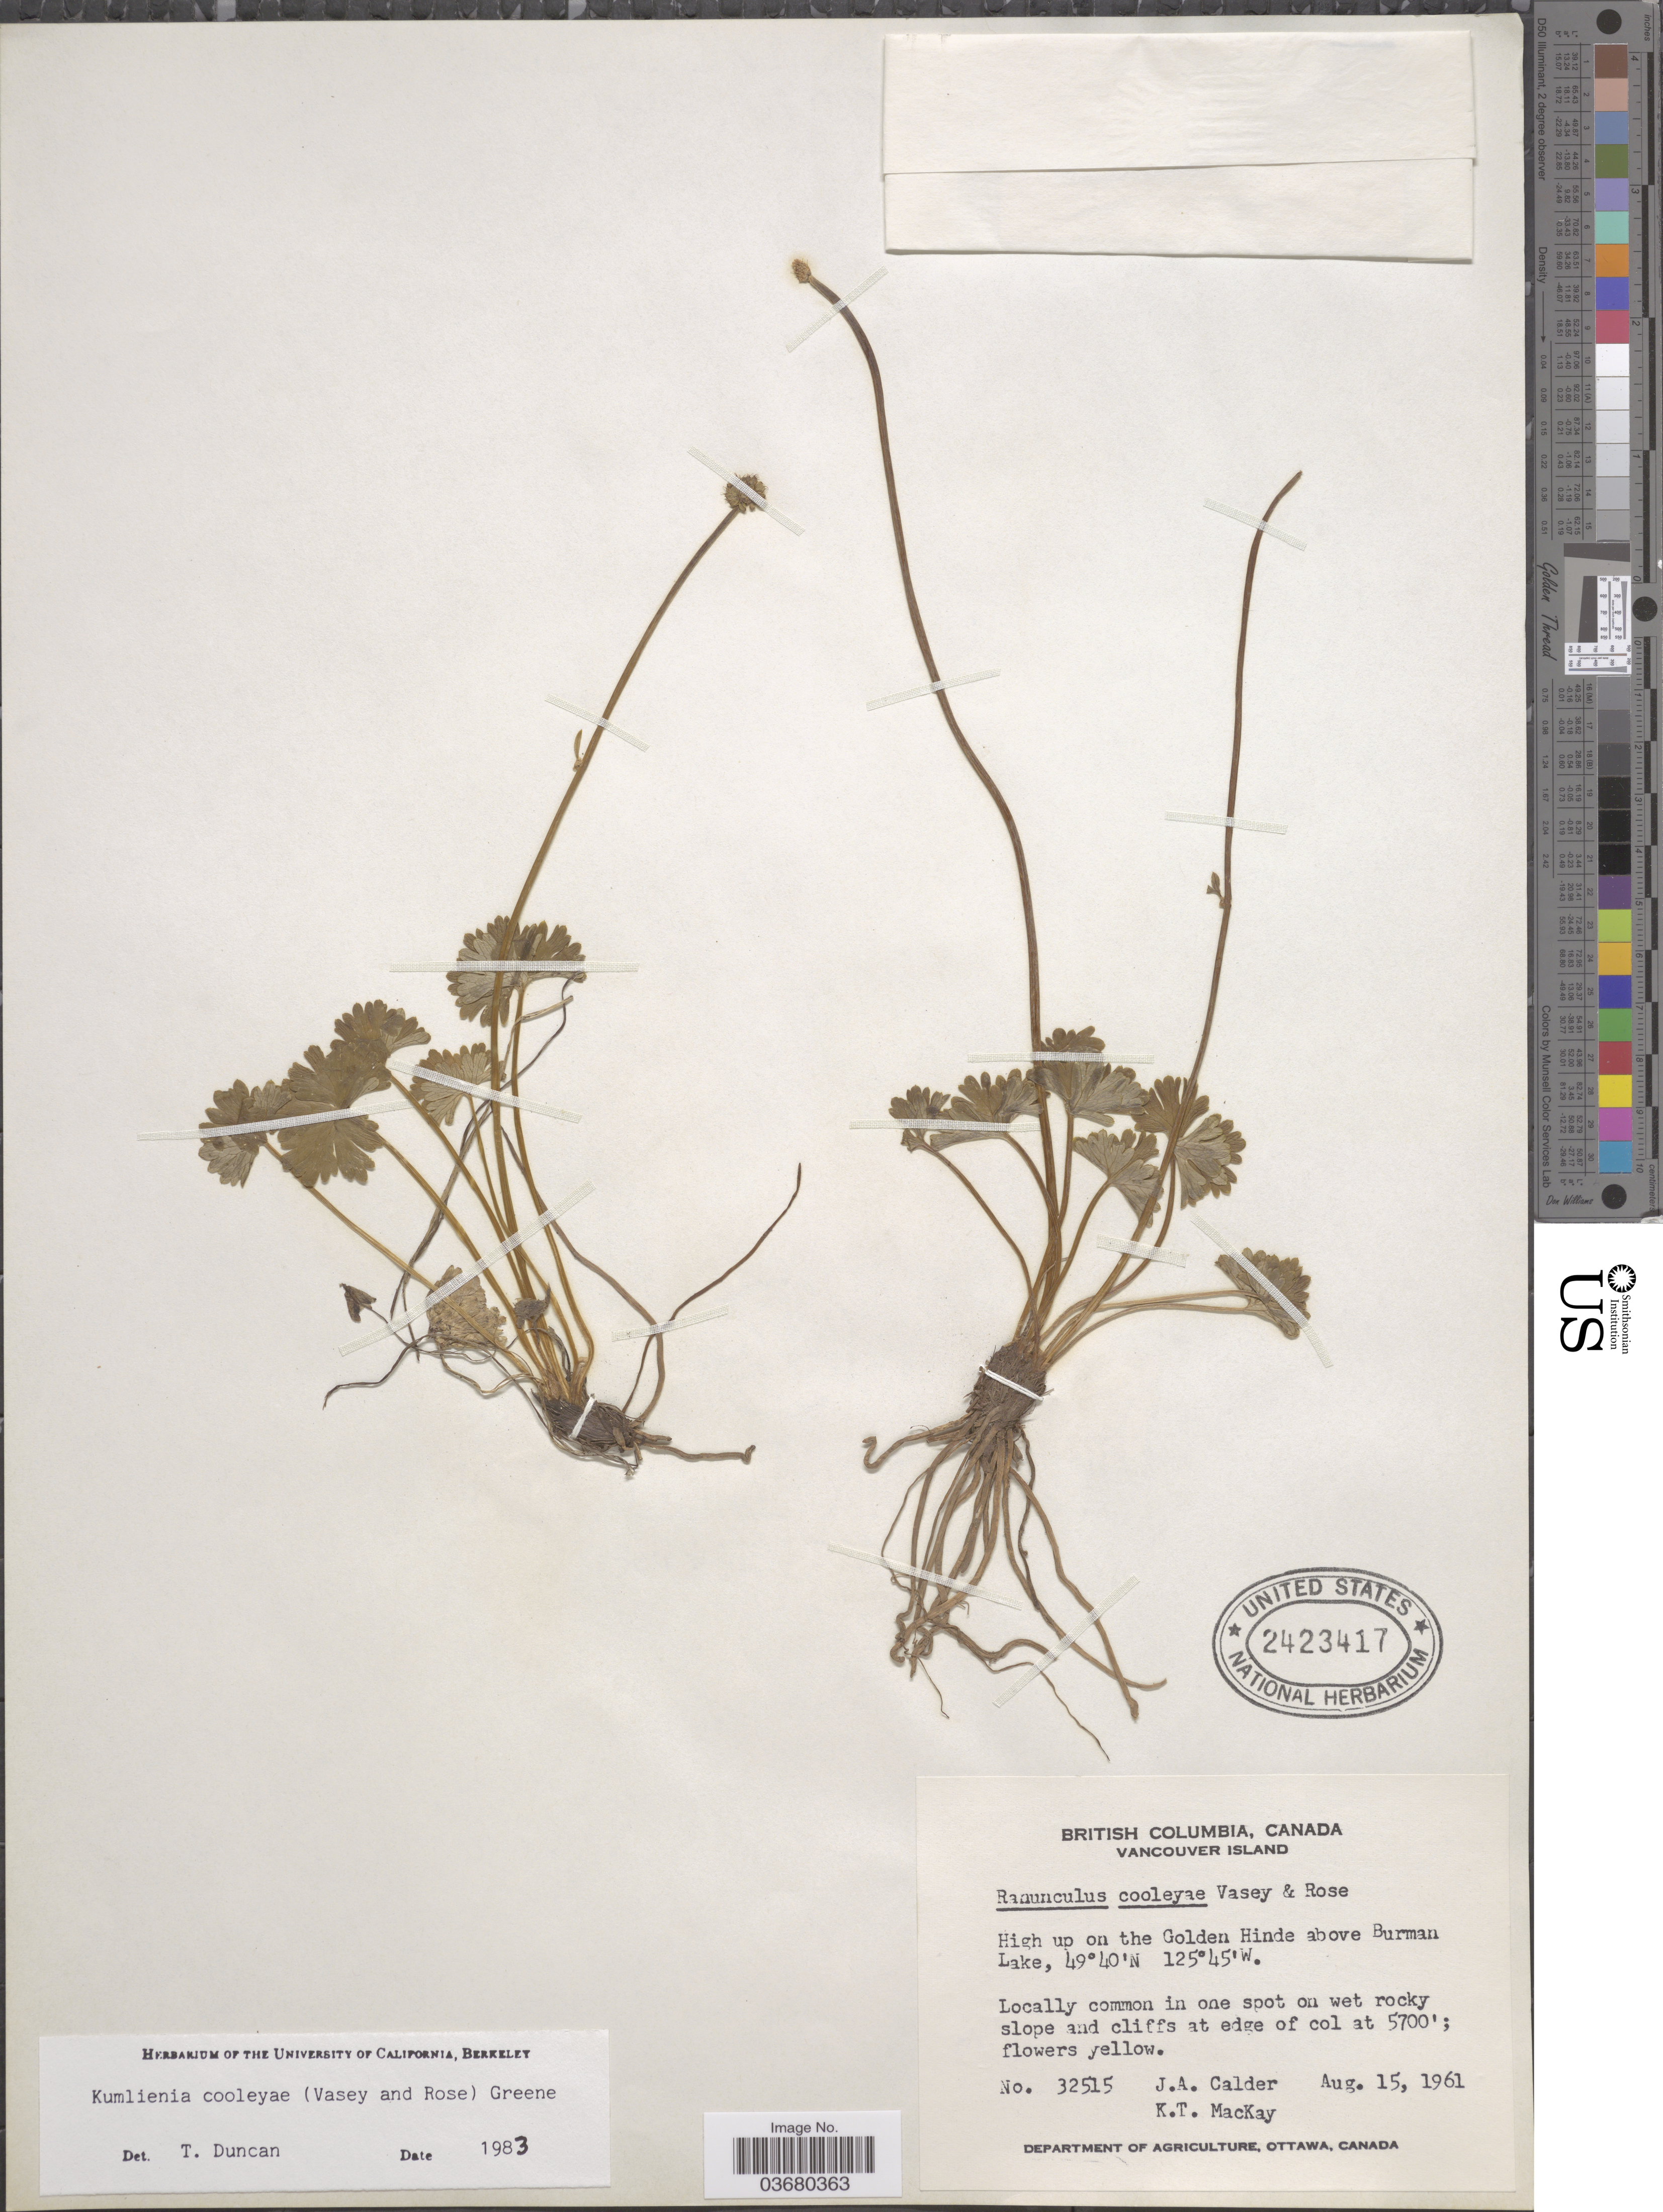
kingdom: Plantae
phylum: Tracheophyta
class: Magnoliopsida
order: Ranunculales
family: Ranunculaceae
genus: Arcteranthis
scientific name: Arcteranthis cooleyae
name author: (Vasey & Rose) Greene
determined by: Strong, M. T., (US), Smithsonian Institution - National Museum of Natural History (UNITED STATES)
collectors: J. A. Calder & K. T. Mackay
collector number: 32515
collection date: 1961-08-15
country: Canada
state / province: British Columbia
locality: Vancouver Island. High up on the Golden Hinde above Burman Lake.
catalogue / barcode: US 2423417